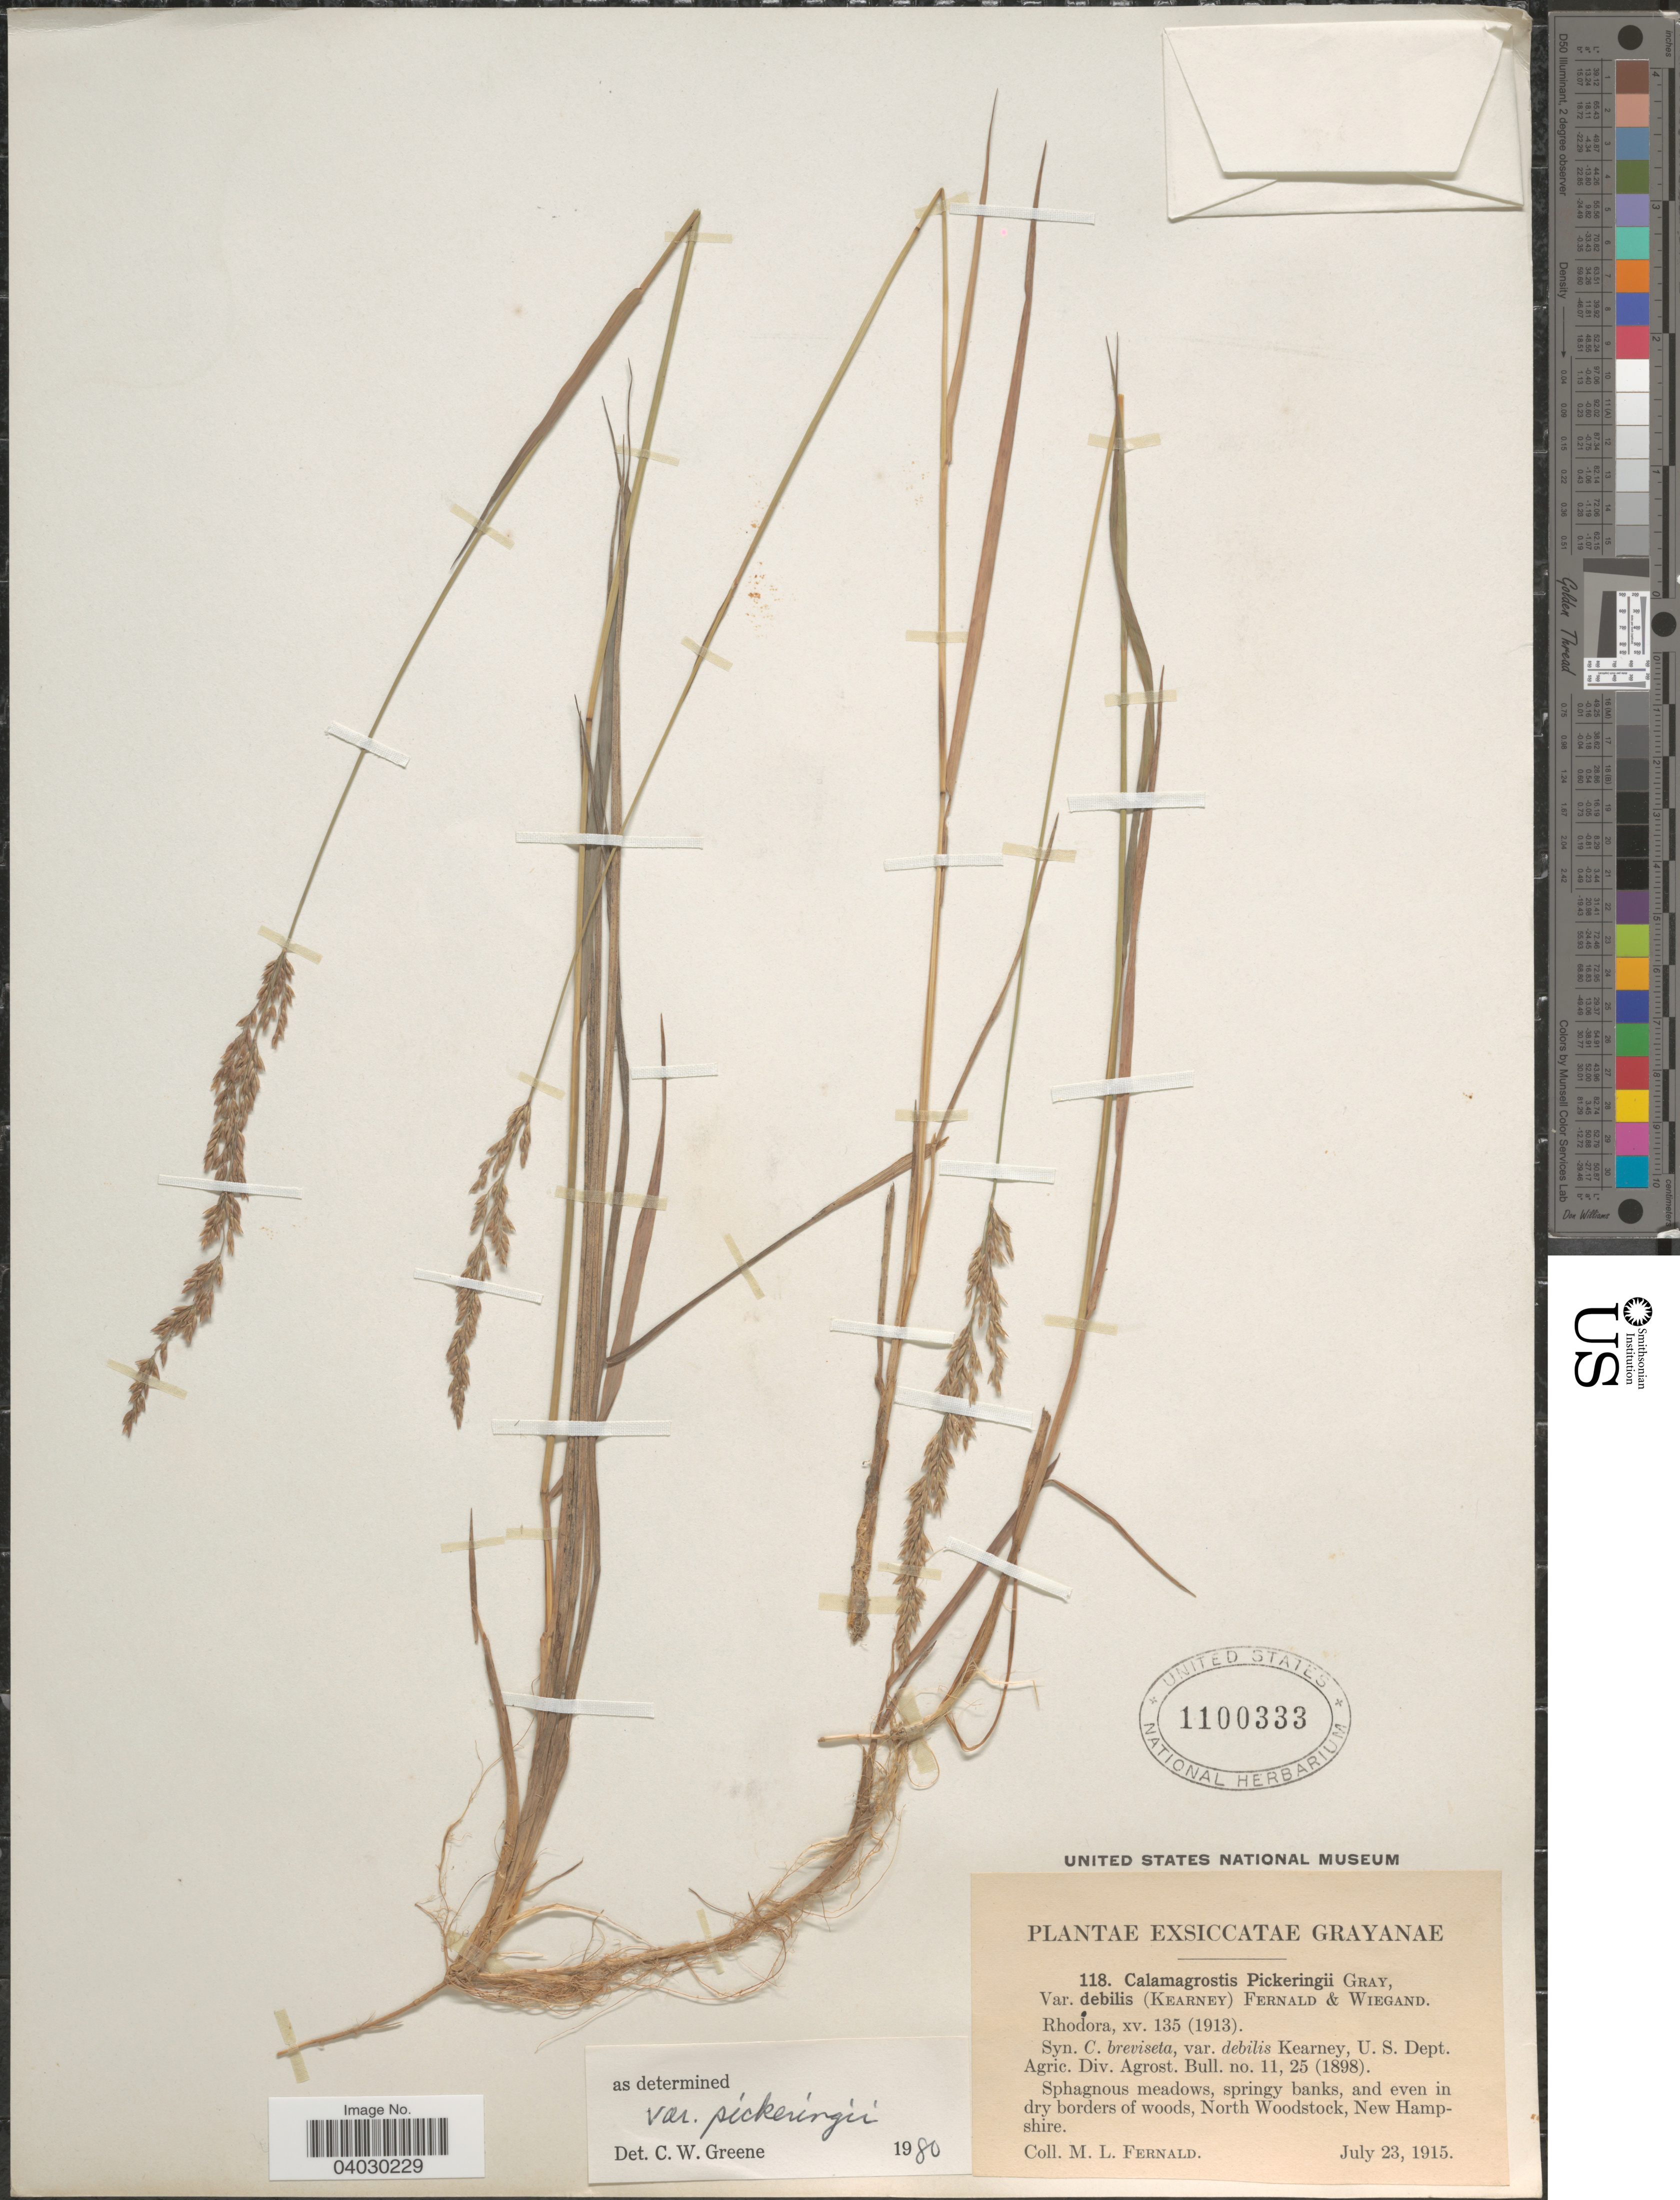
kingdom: Plantae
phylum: Tracheophyta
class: Liliopsida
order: Poales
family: Poaceae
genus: Calamagrostis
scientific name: Calamagrostis pickeringii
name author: A. Gray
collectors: M. L. Fernald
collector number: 118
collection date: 1915-07-23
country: United States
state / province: New Hampshire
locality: North Woodstock.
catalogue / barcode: US 1100333